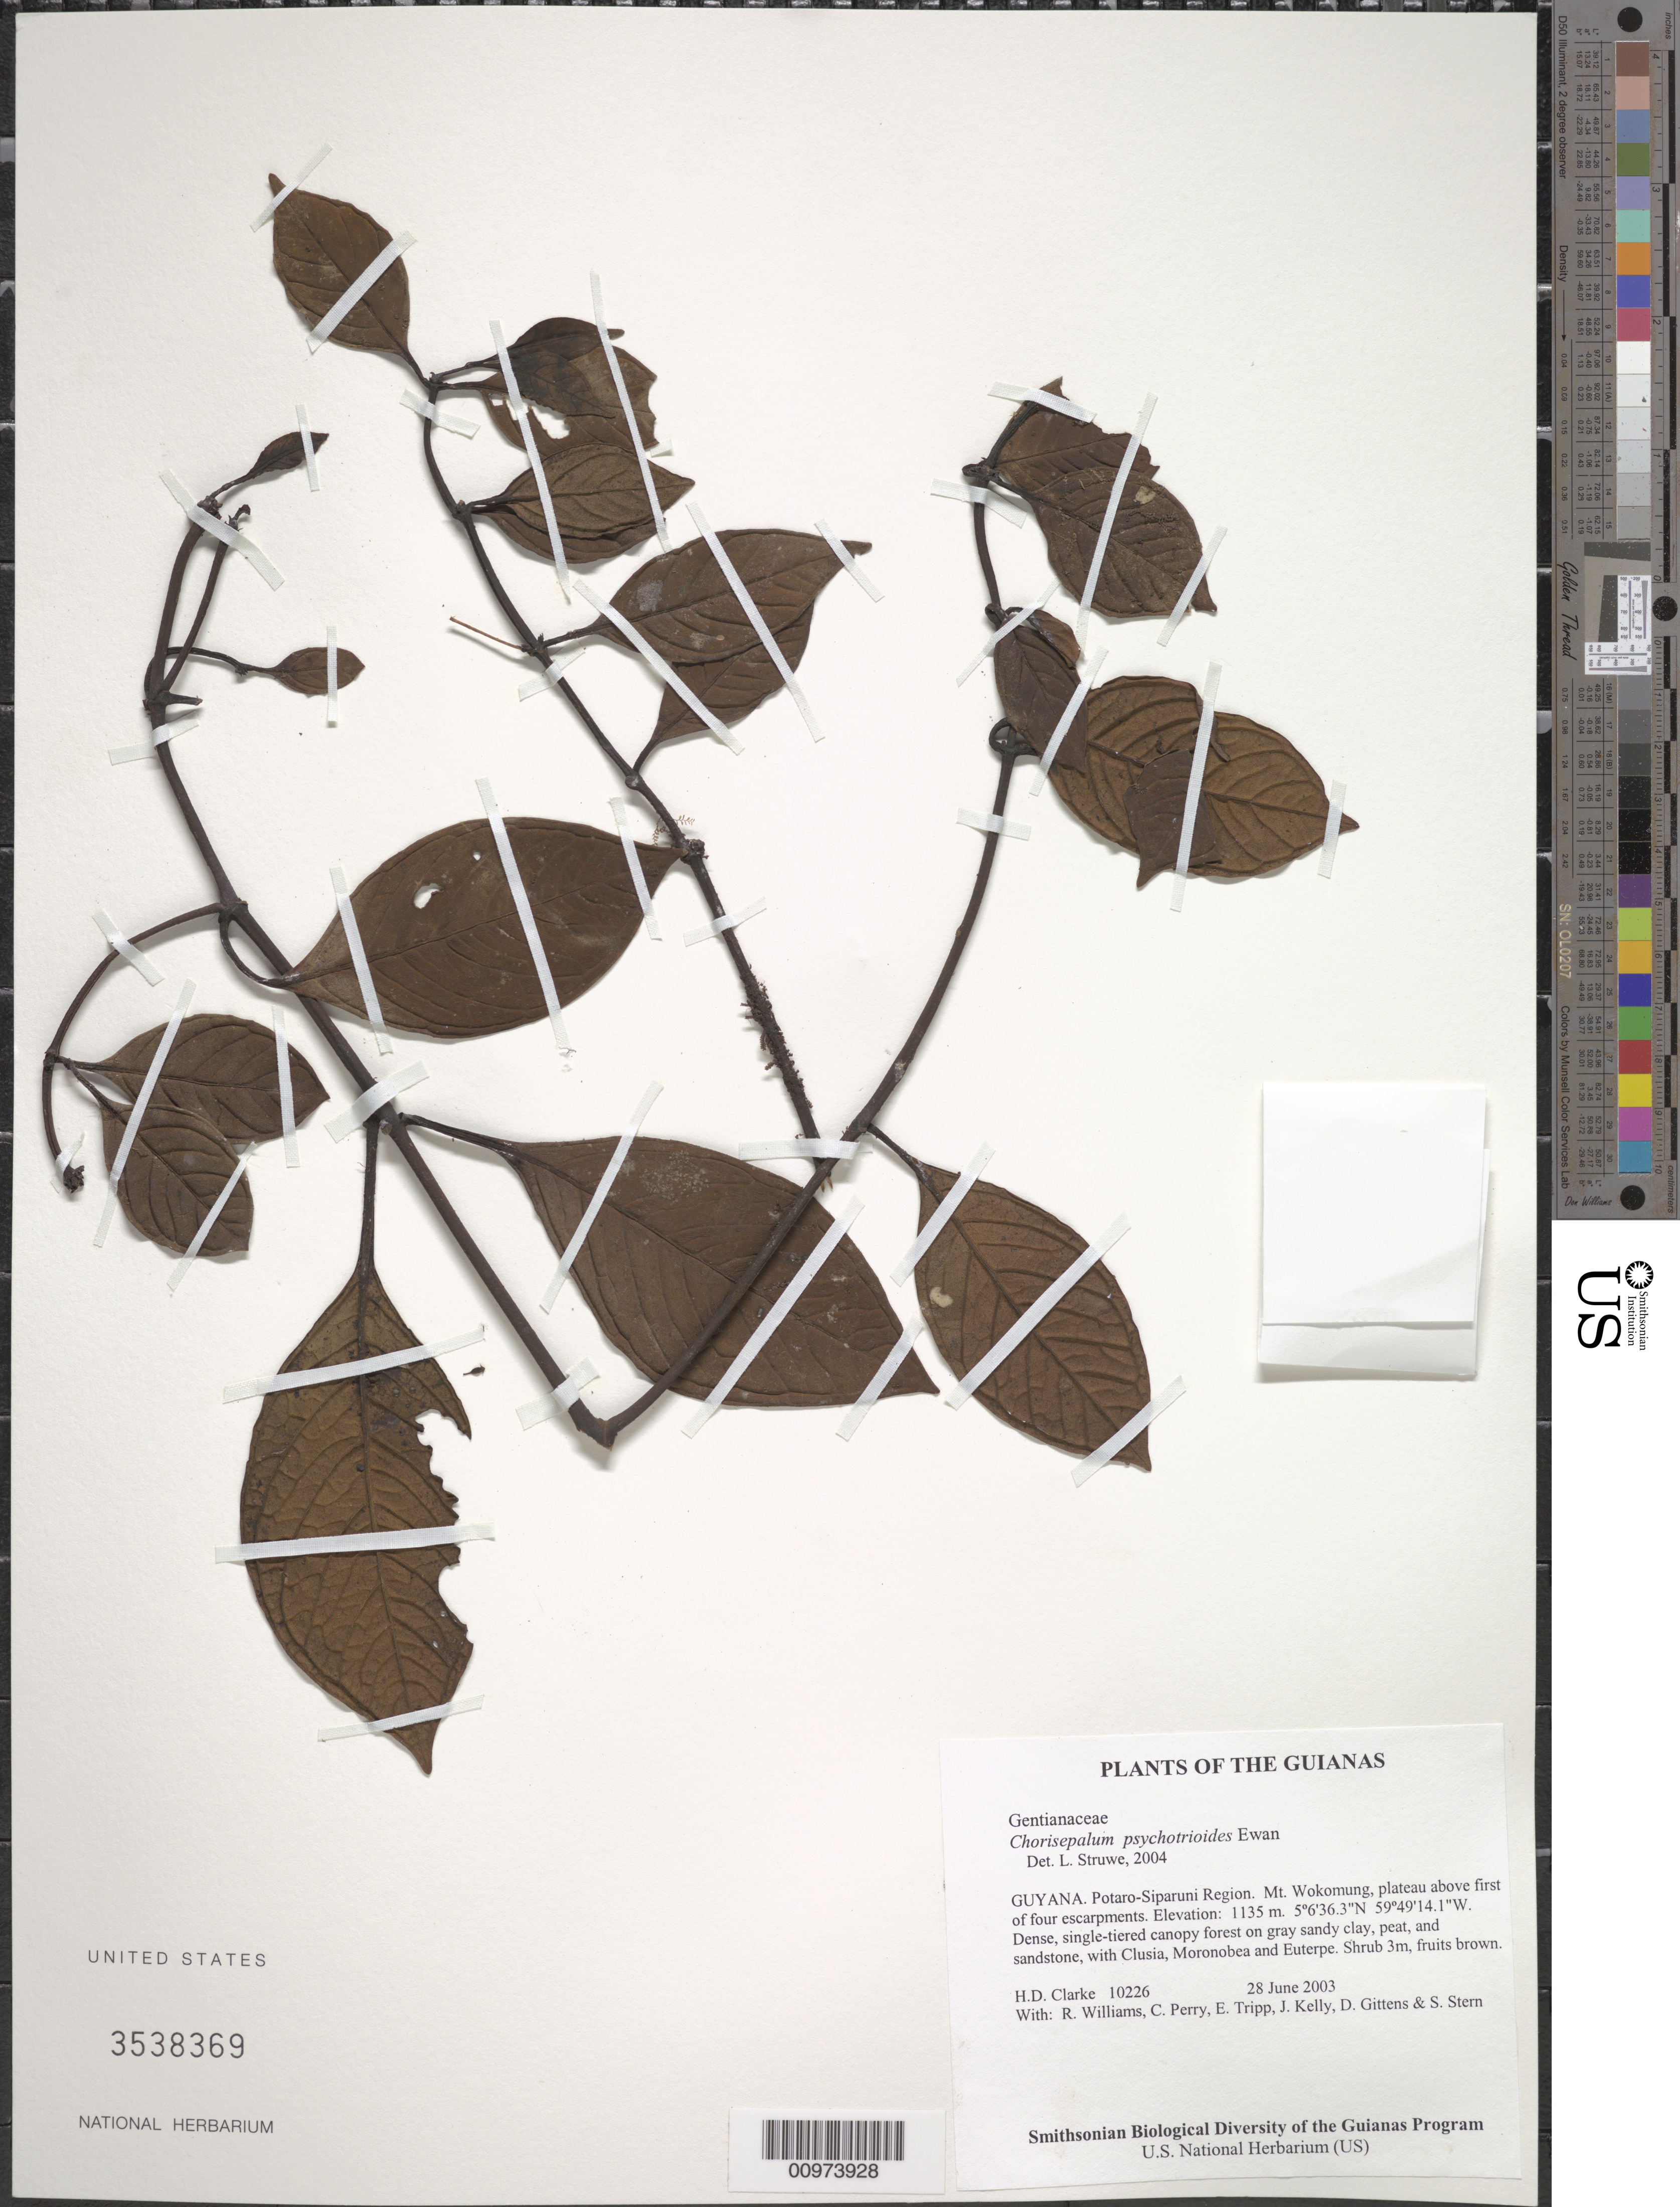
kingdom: Plantae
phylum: Tracheophyta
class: Magnoliopsida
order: Gentianales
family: Gentianaceae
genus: Chorisepalum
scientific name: Chorisepalum psychotrioides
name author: Ewan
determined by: Struwe, L.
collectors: H. D. Clarke, R. Williams, C. Perry, E. Tripp, J. Kelly, D. Gittens & S. R. Stern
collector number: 10226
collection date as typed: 28 June 2003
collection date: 2003-06-28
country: Guyana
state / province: Potaro-Siparuni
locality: Mt. Wokomung, plateau above first of four escarpments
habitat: Dense, single-tiered canopy forest on gray sandy clay, peat, and sandstone, with Clusia, Moronobea and Euterpe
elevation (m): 1135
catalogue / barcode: US 3538369